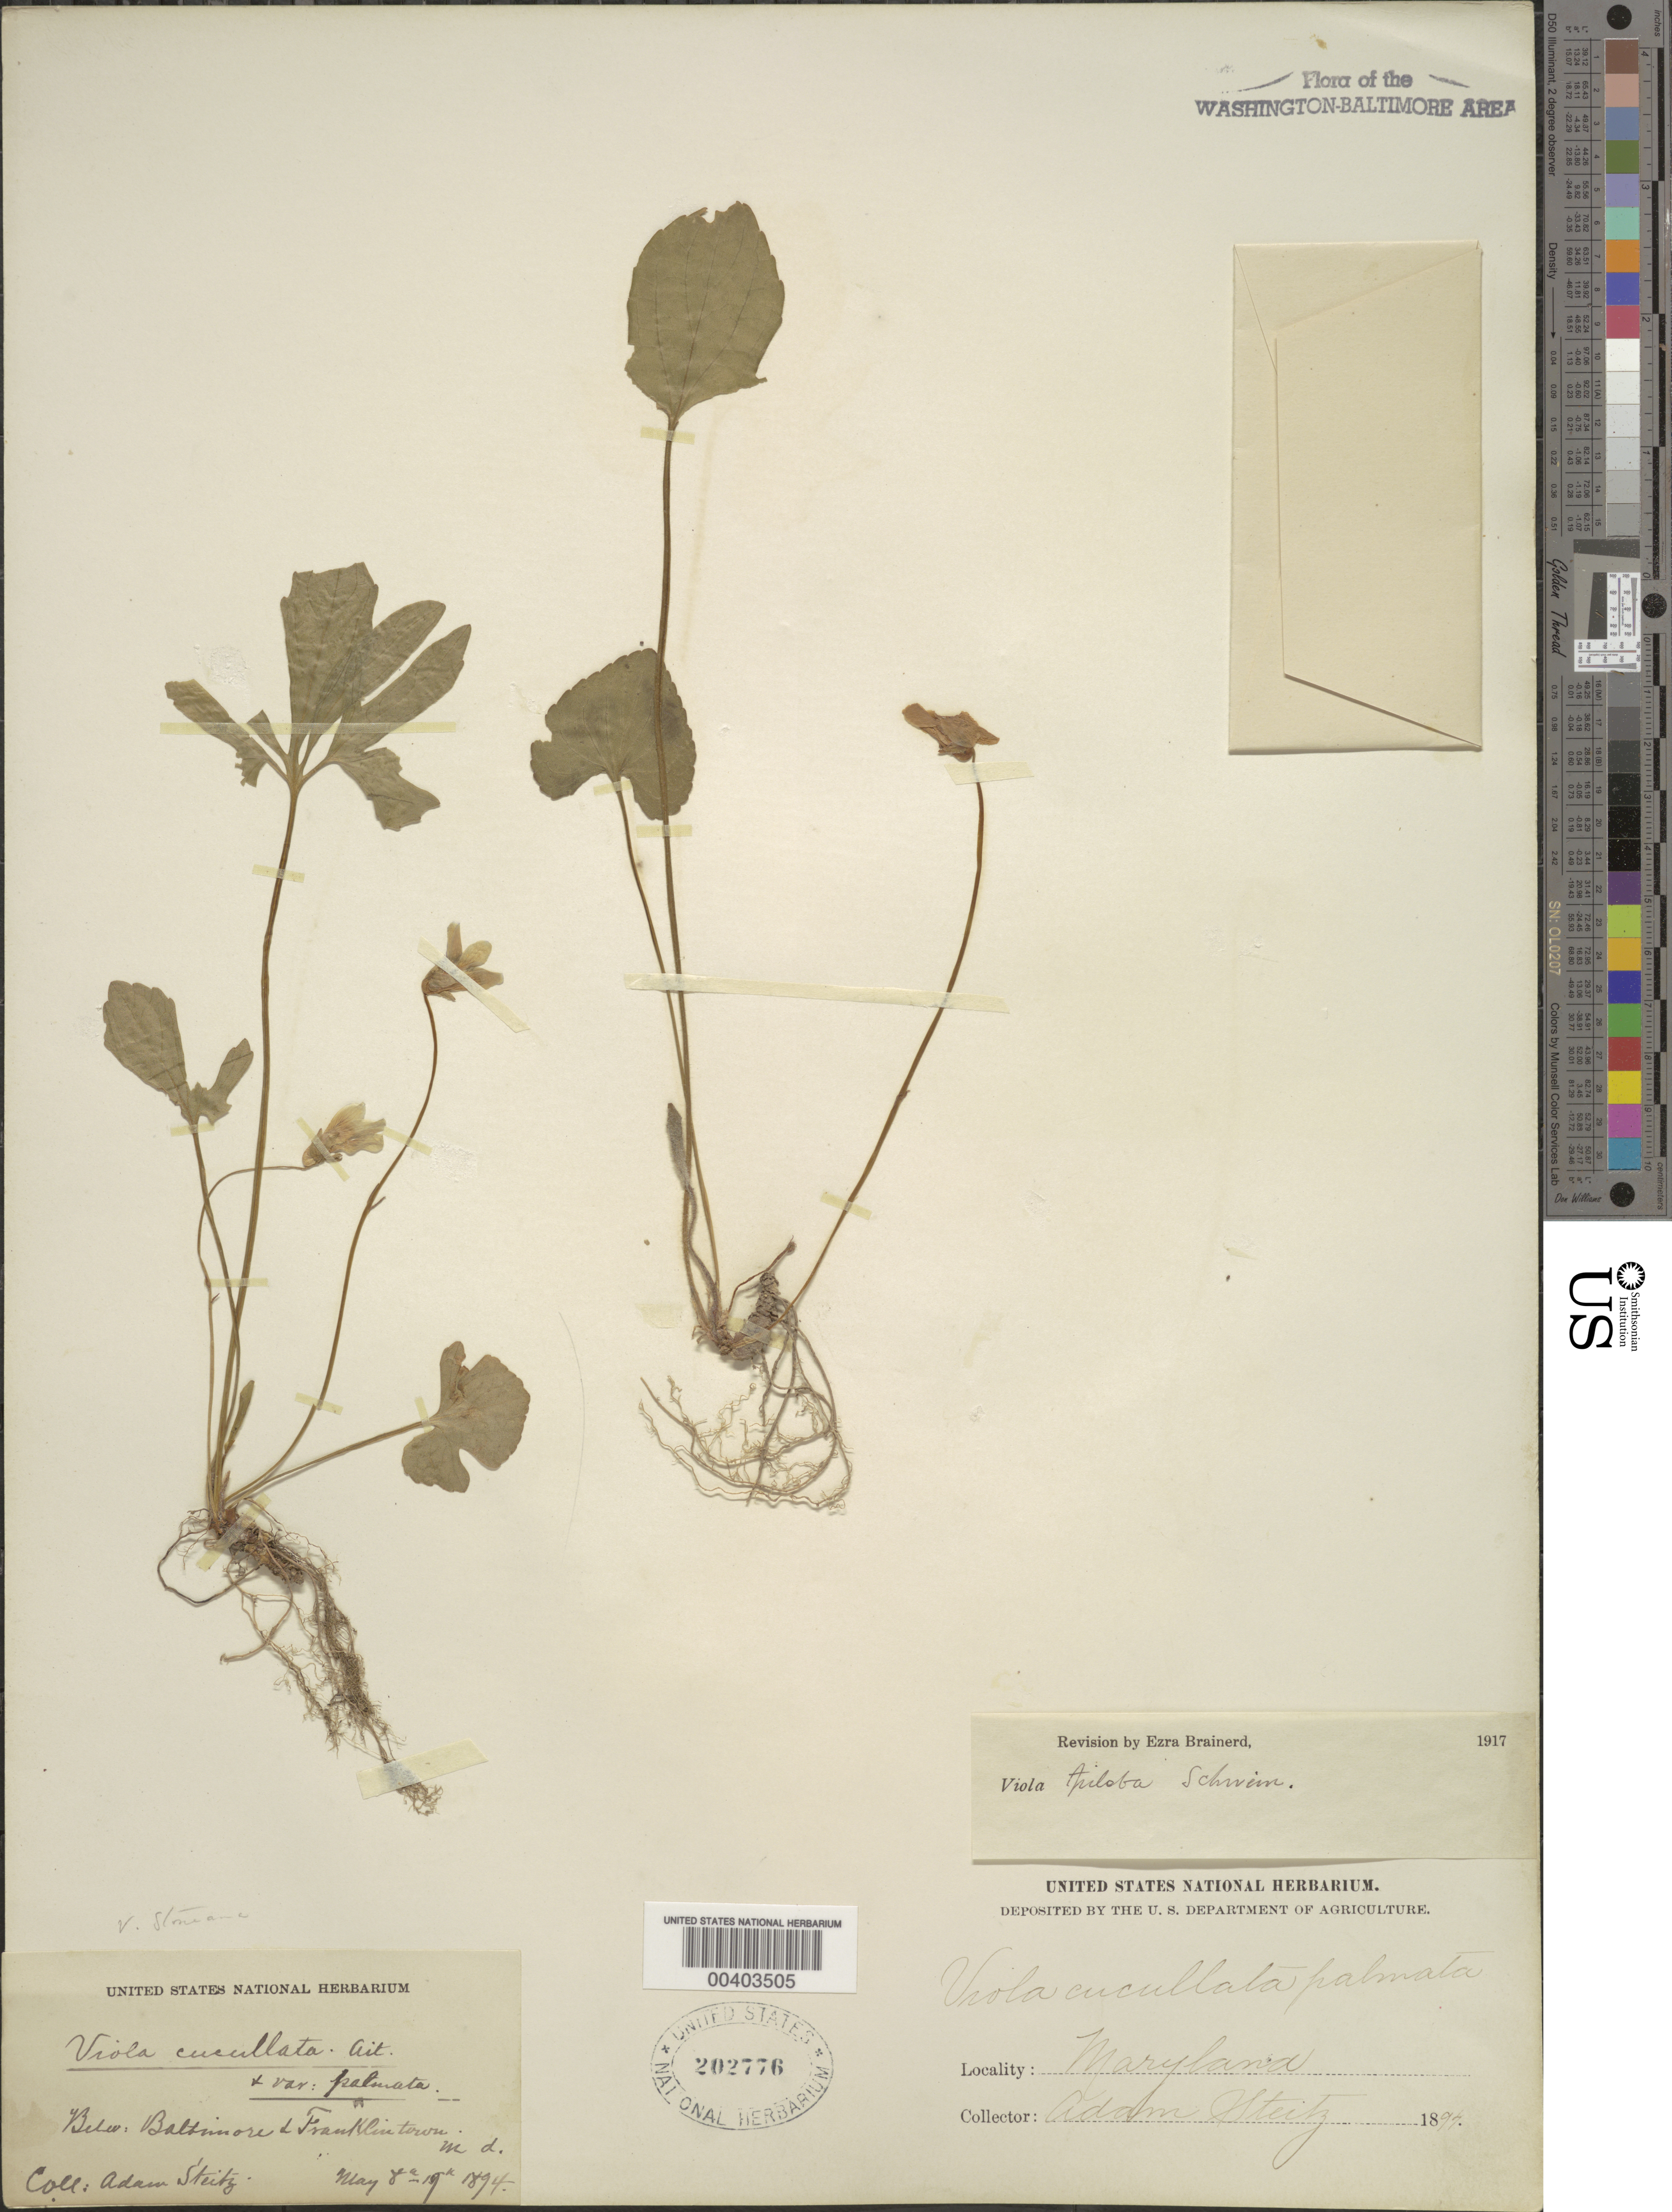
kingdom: Plantae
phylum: Tracheophyta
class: Magnoliopsida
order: Malpighiales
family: Violaceae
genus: Viola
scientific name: Viola cucullata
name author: Aiton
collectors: A. Steitz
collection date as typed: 08 May 1894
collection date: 1894-05-08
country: United States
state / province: Maryland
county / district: Baltimore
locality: Between Baltimore and Franklintown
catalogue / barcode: US 202776-2